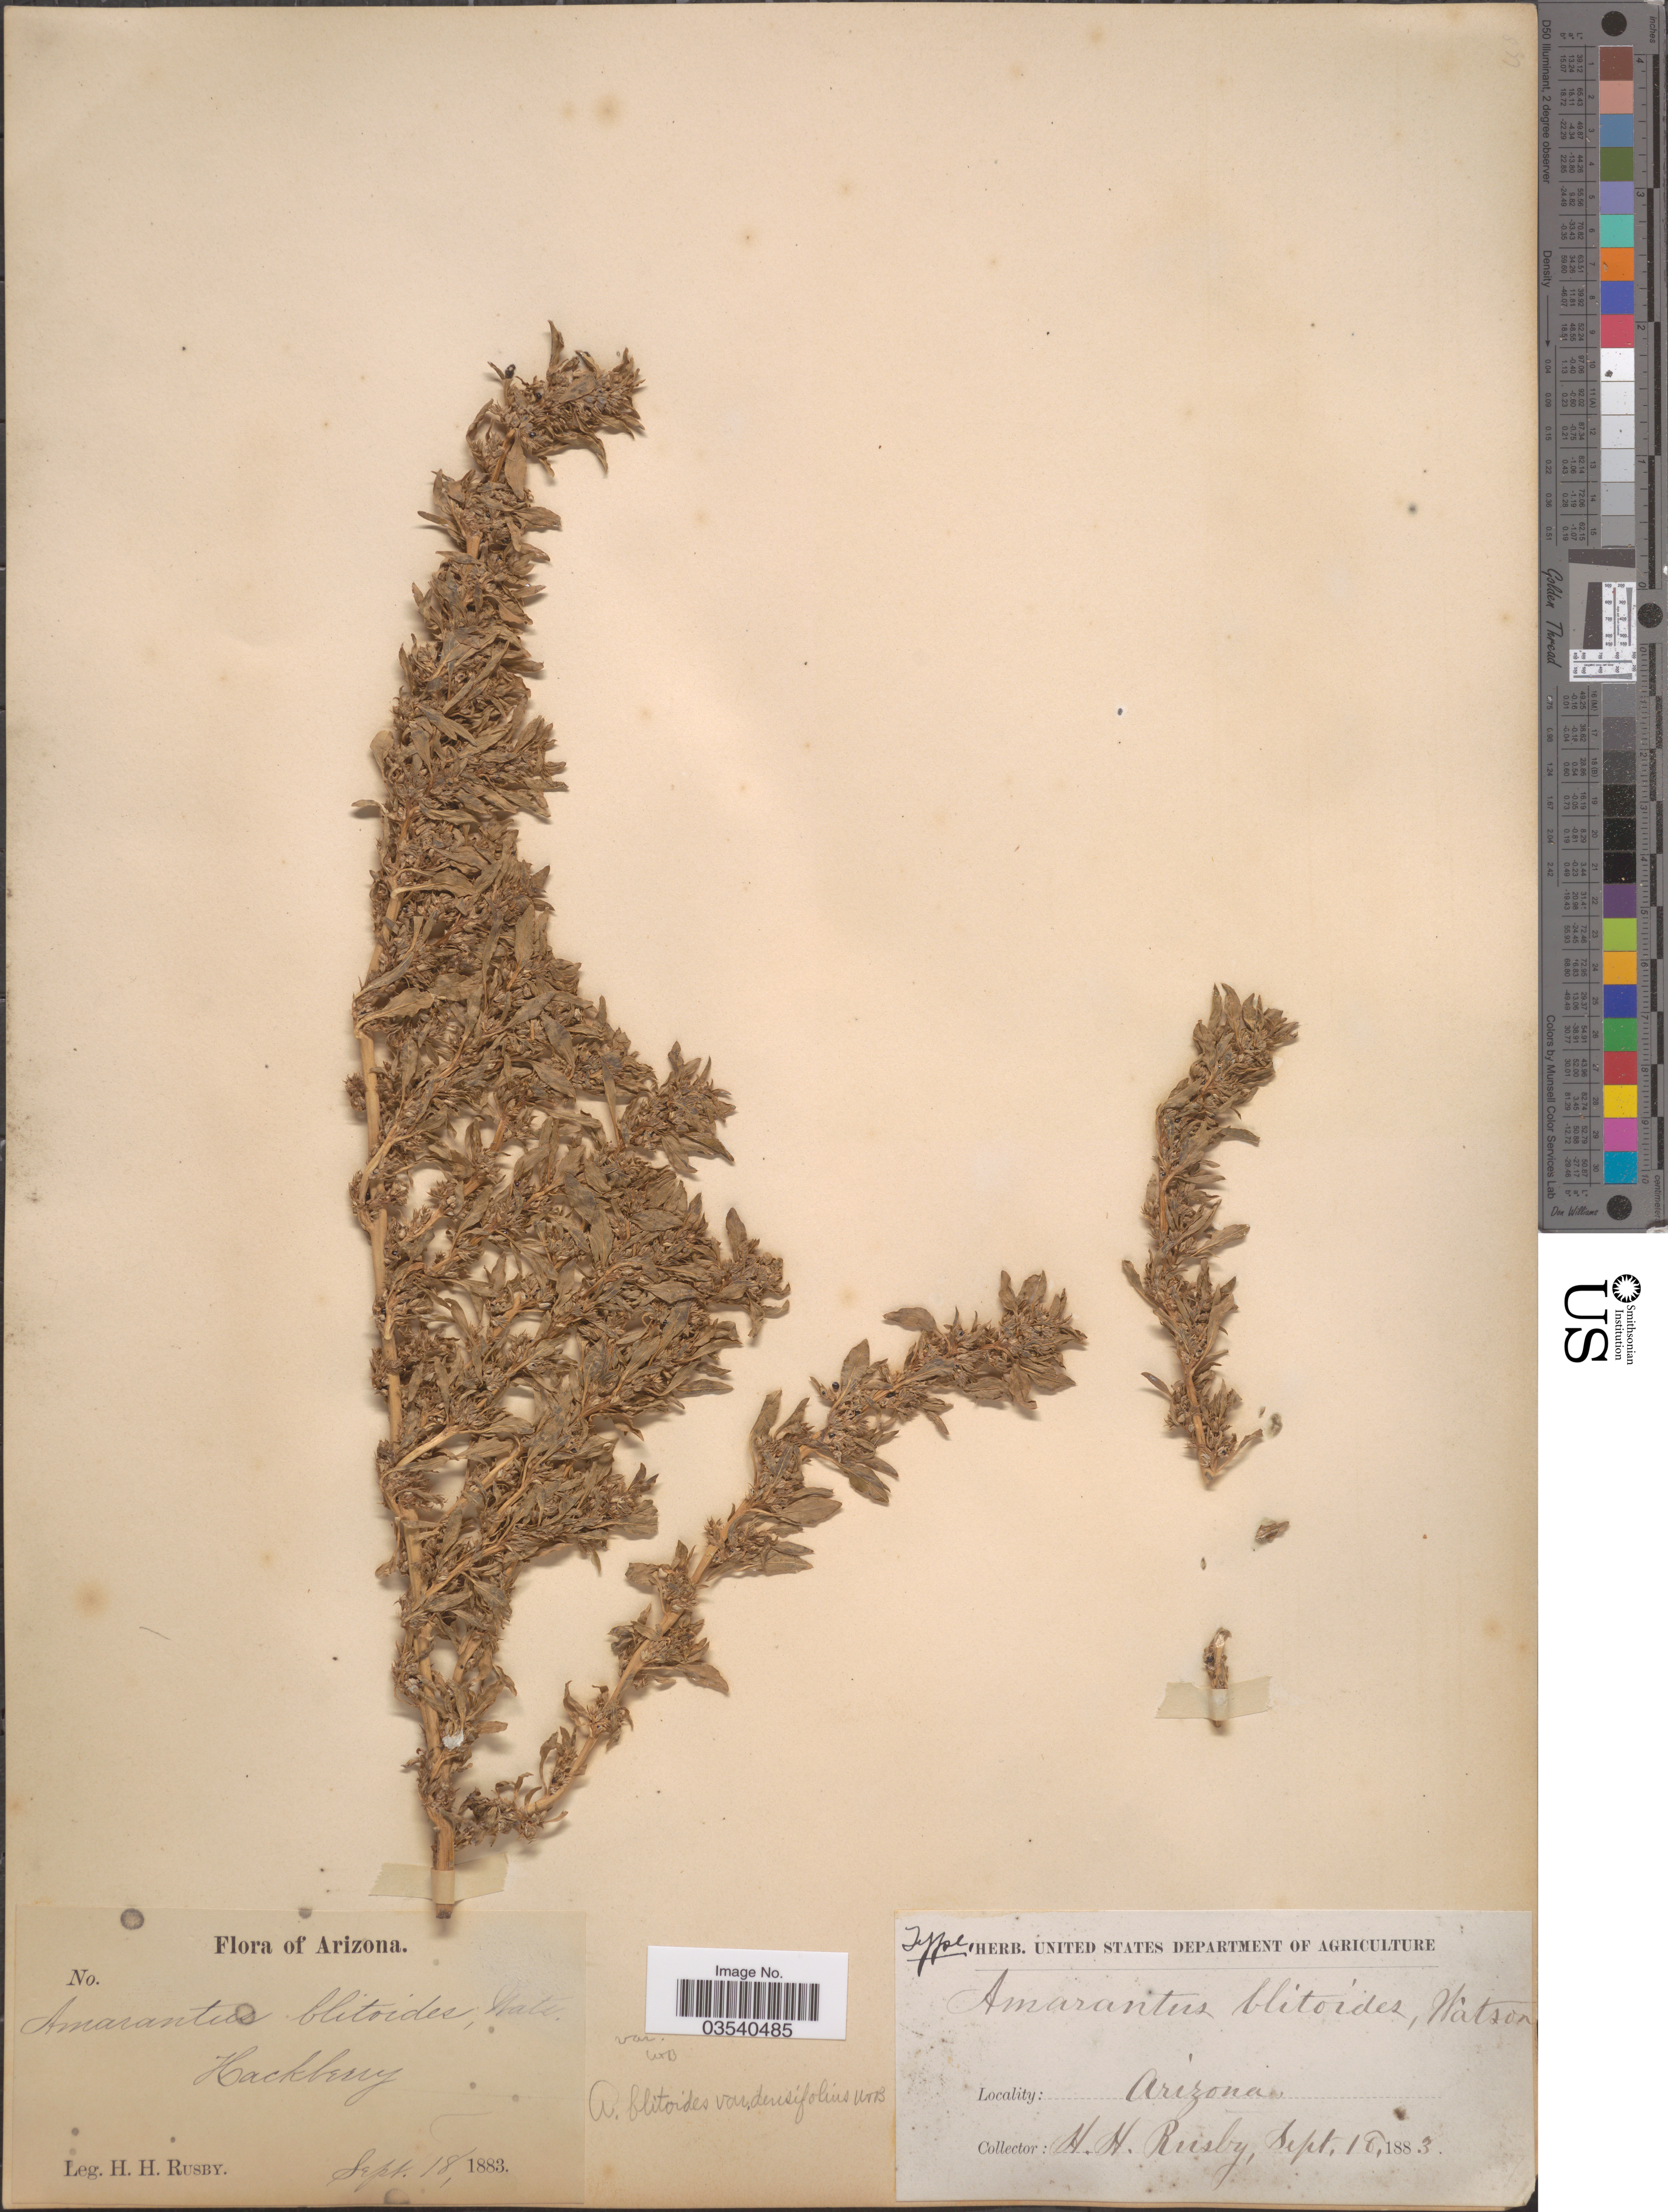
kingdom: Plantae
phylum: Tracheophyta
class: Magnoliopsida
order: Caryophyllales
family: Amaranthaceae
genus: Amaranthus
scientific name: Amaranthus graecizans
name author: L.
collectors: H. H. Rusby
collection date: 1883-09-18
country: United States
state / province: Arizona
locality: Hackberry.